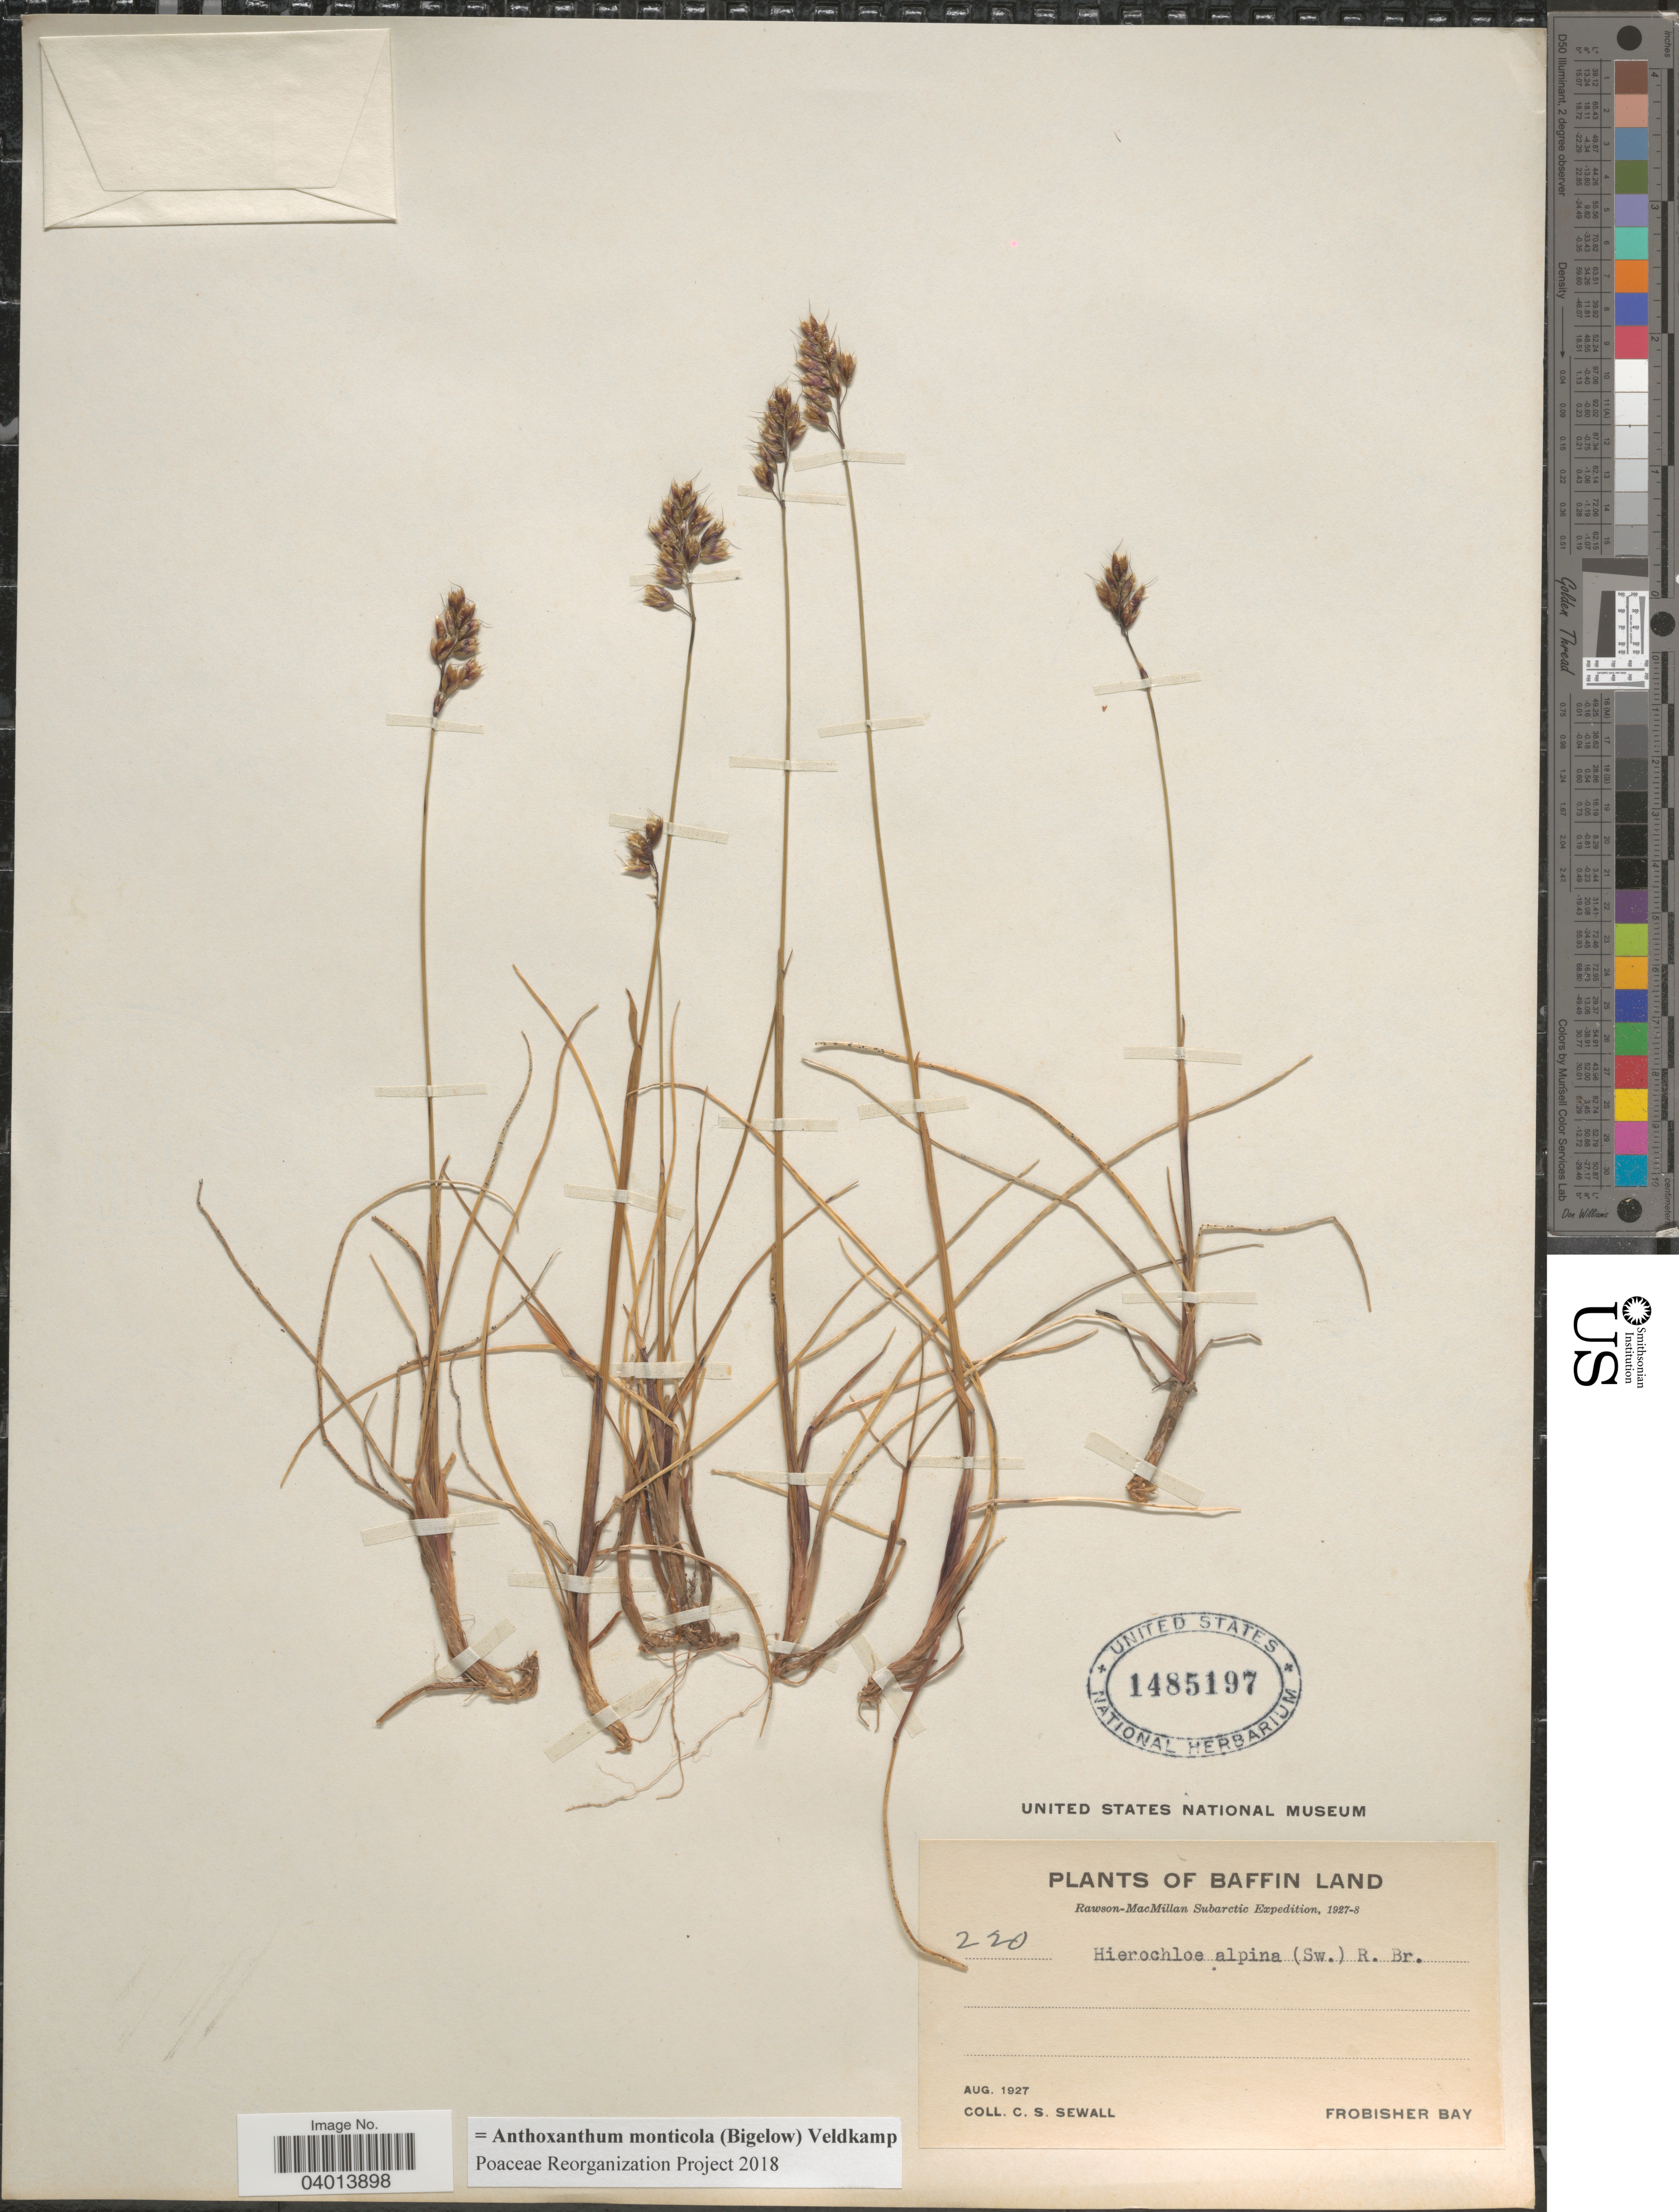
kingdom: Plantae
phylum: Tracheophyta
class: Liliopsida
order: Poales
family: Poaceae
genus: Anthoxanthum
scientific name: Anthoxanthum monticola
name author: (Bigelow) Veldkamp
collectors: C. Sewall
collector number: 220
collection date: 1927-08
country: Canada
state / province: Nunavut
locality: Baffin Land. Frobisher Bay.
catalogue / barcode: US 1485197